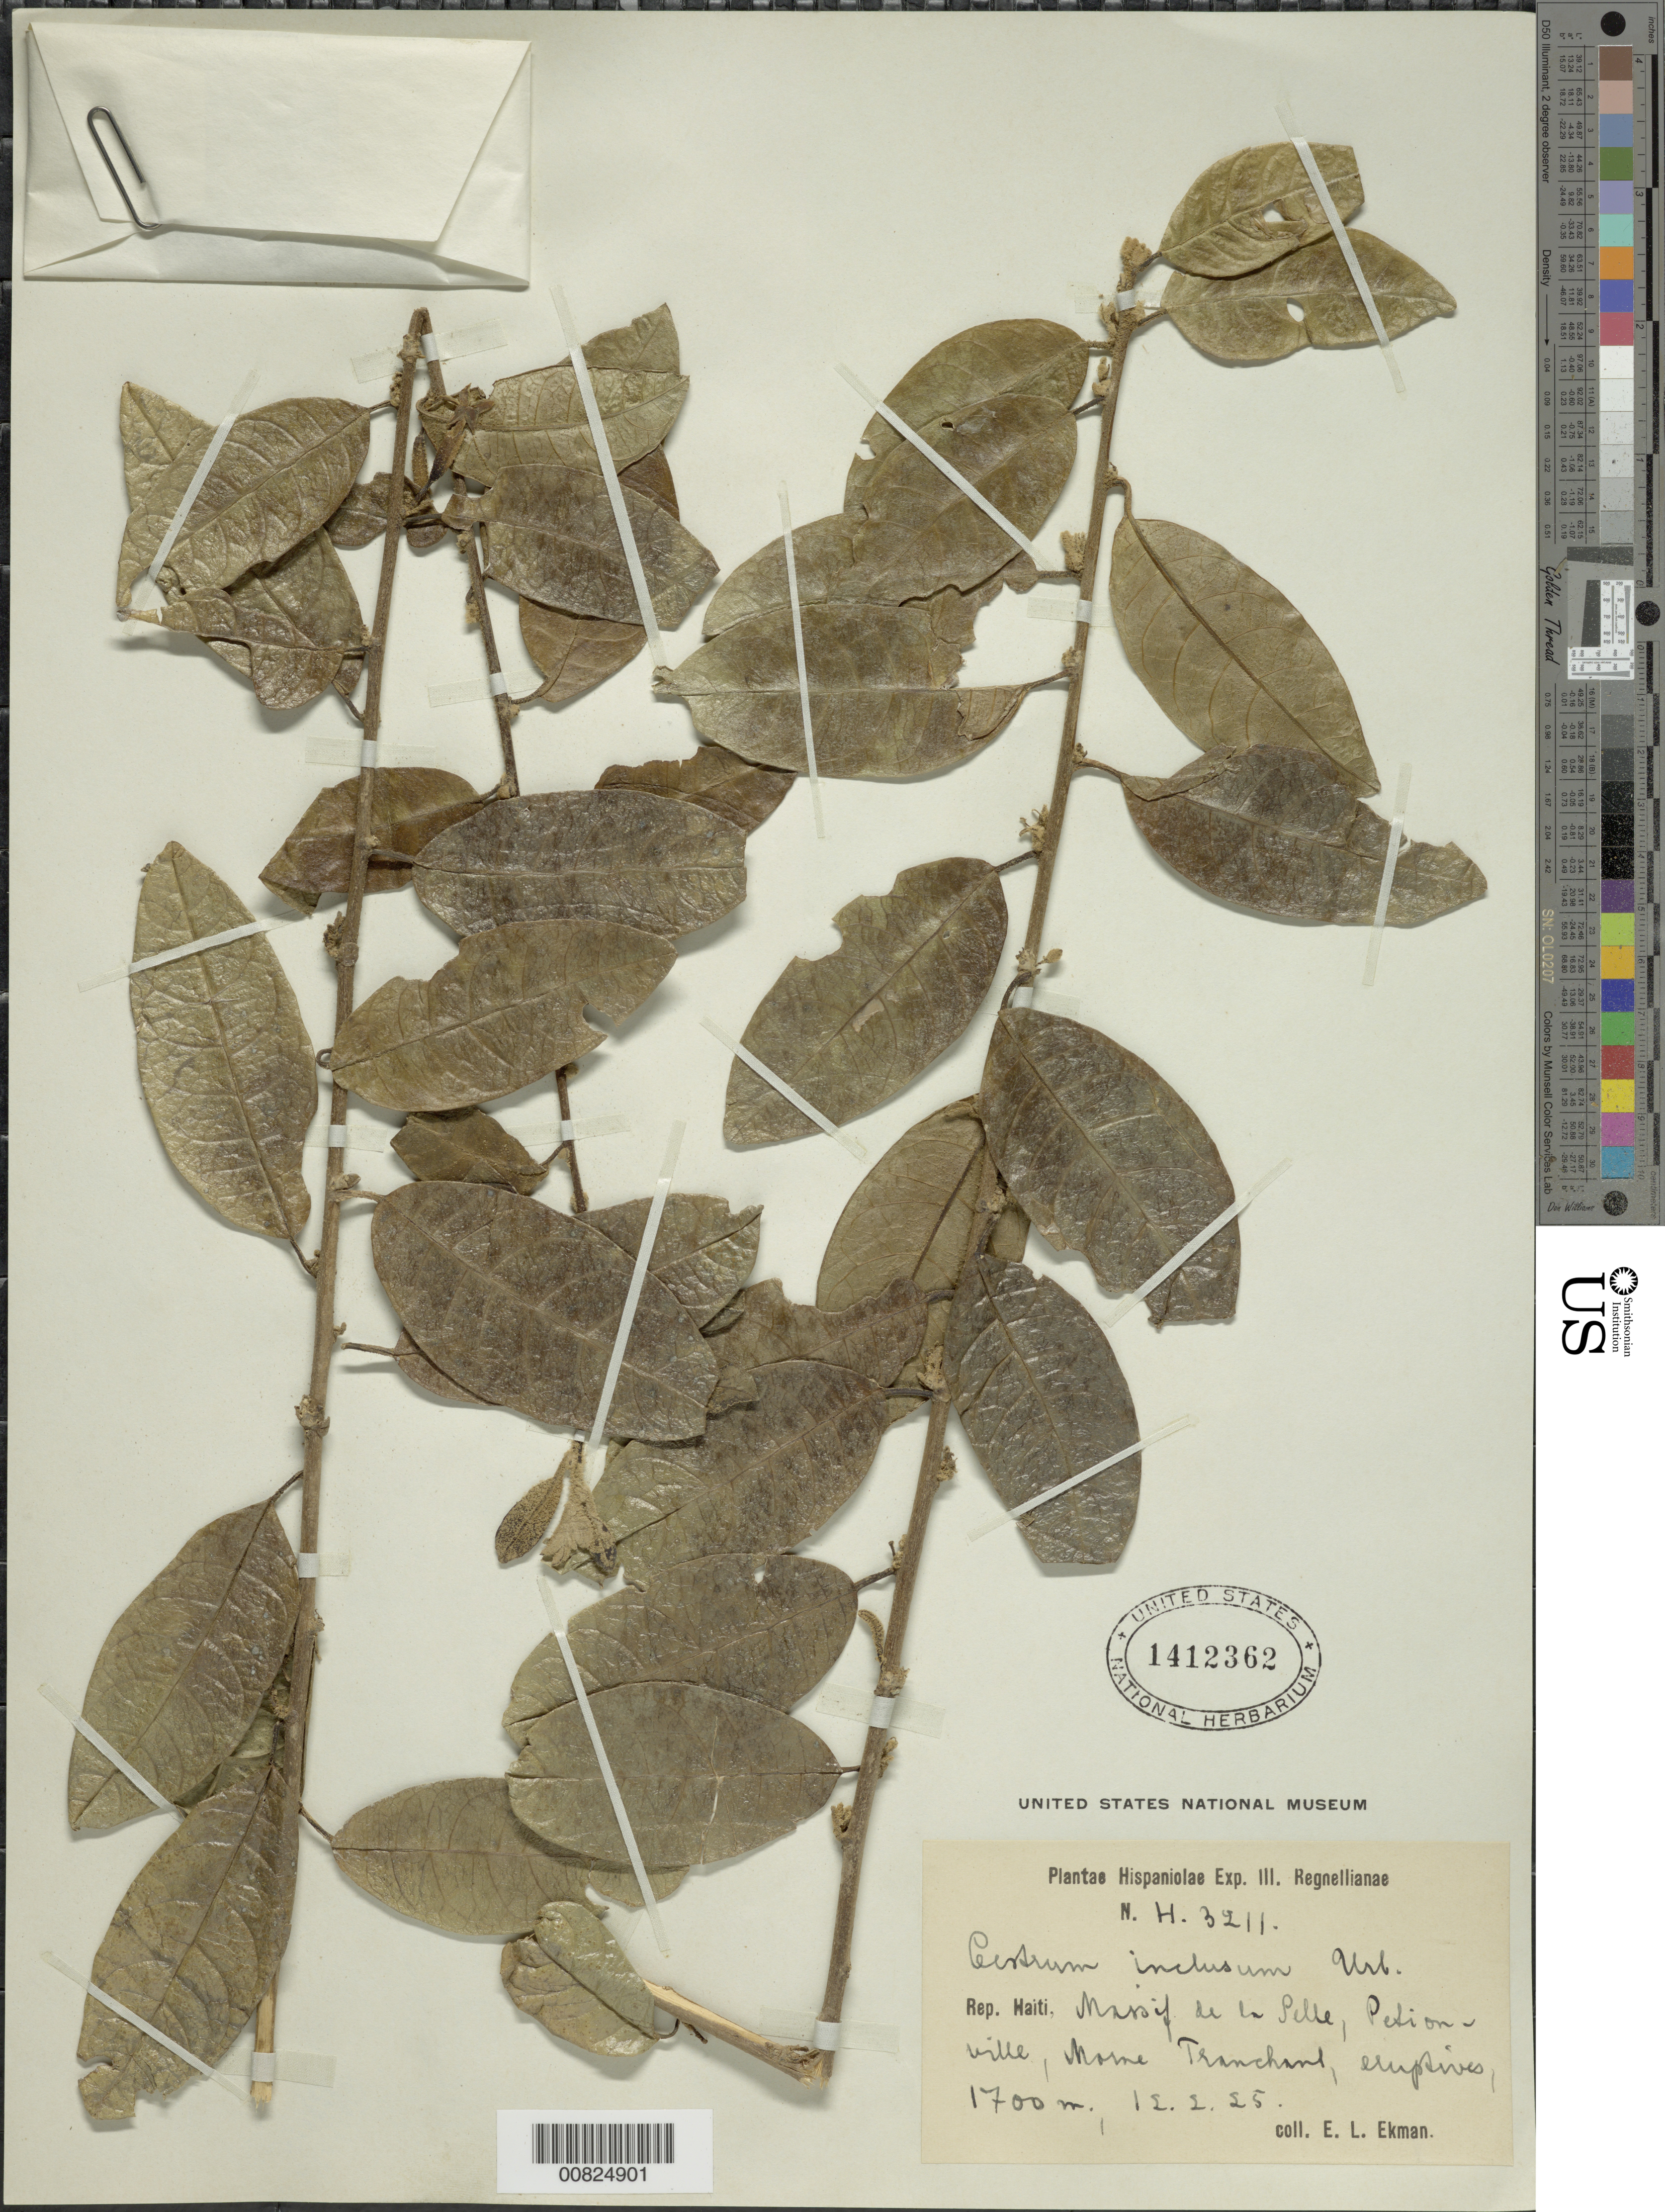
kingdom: Plantae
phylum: Tracheophyta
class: Magnoliopsida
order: Solanales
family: Solanaceae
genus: Cestrum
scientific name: Cestrum inclusum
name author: Urb.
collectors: E. L. Ekman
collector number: H 3211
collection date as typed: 12 Feb 1925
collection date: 1925-02-12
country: Haiti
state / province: Ouest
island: Hispaniola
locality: Massif de la Selle, Pétionville, M. Tranchant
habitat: "eruptives"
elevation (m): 1700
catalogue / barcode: US 1412362